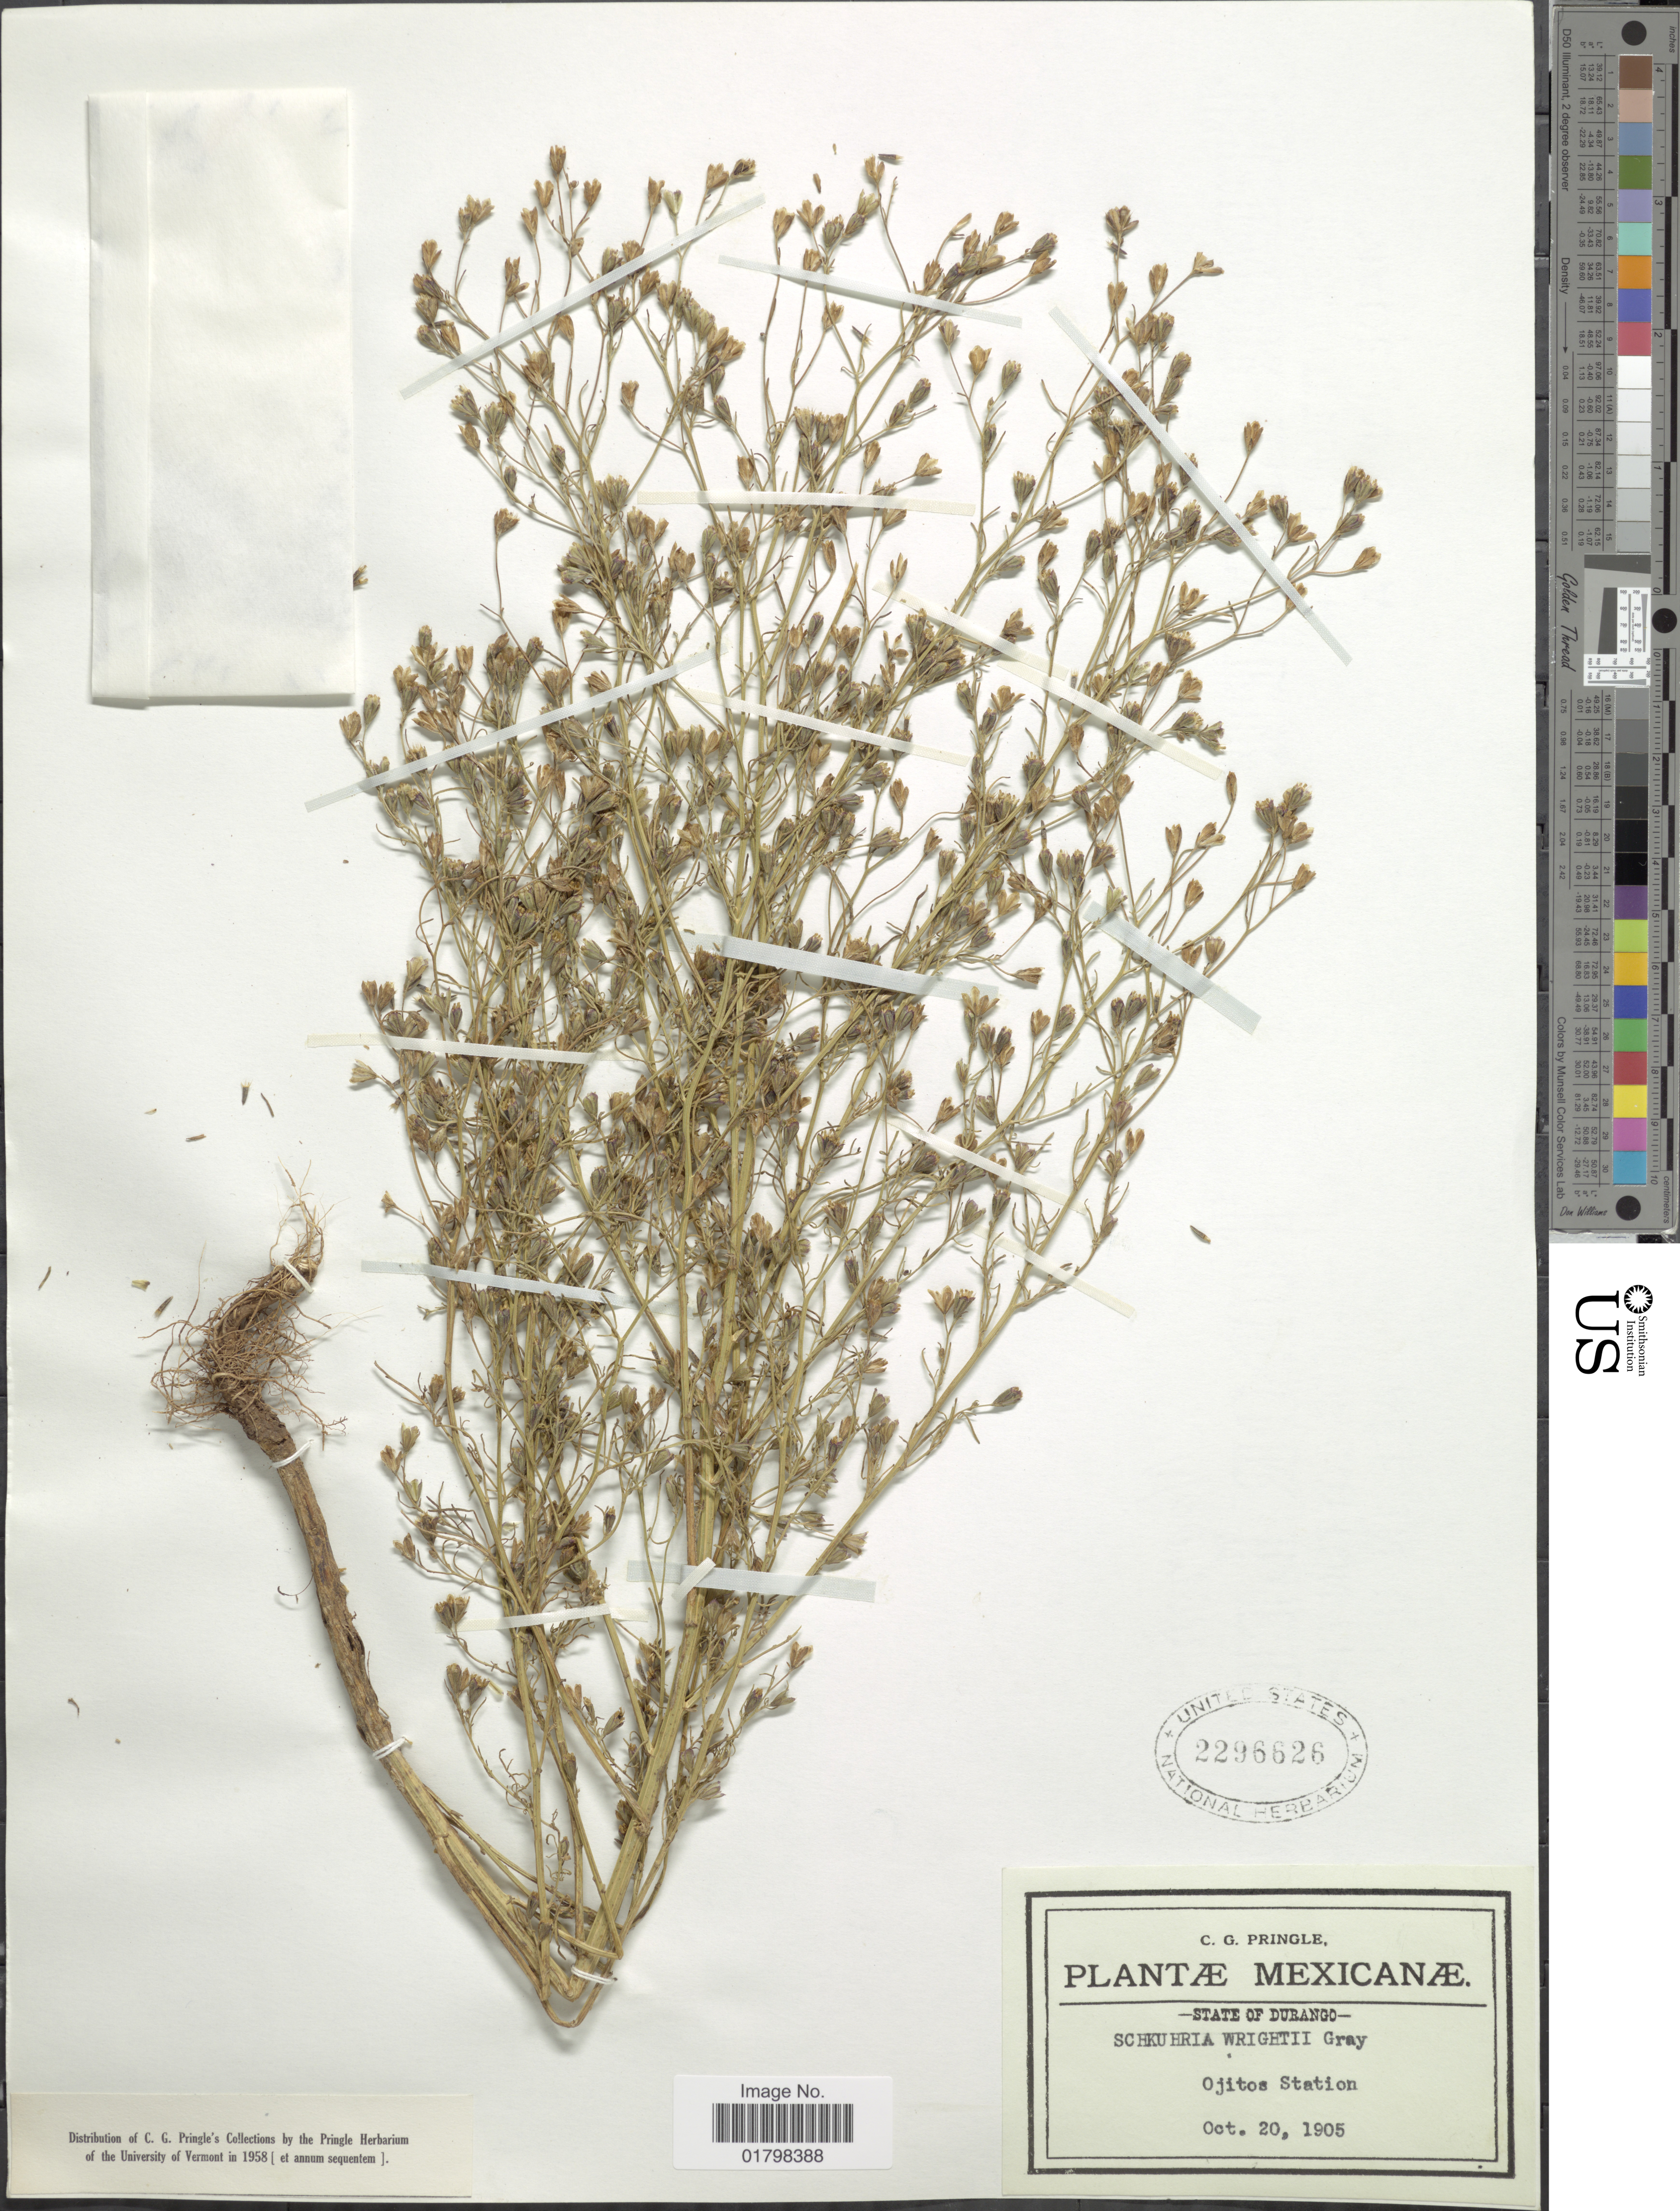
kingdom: Plantae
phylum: Tracheophyta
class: Magnoliopsida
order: Asterales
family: Asteraceae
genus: Schkuhria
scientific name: Schkuhria wislizeni var. wrightii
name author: (A. Gray) S.F. Blake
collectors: C. G. Pringle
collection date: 1905-10-20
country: Mexico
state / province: Durango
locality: Ojitos Station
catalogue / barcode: US 2296626